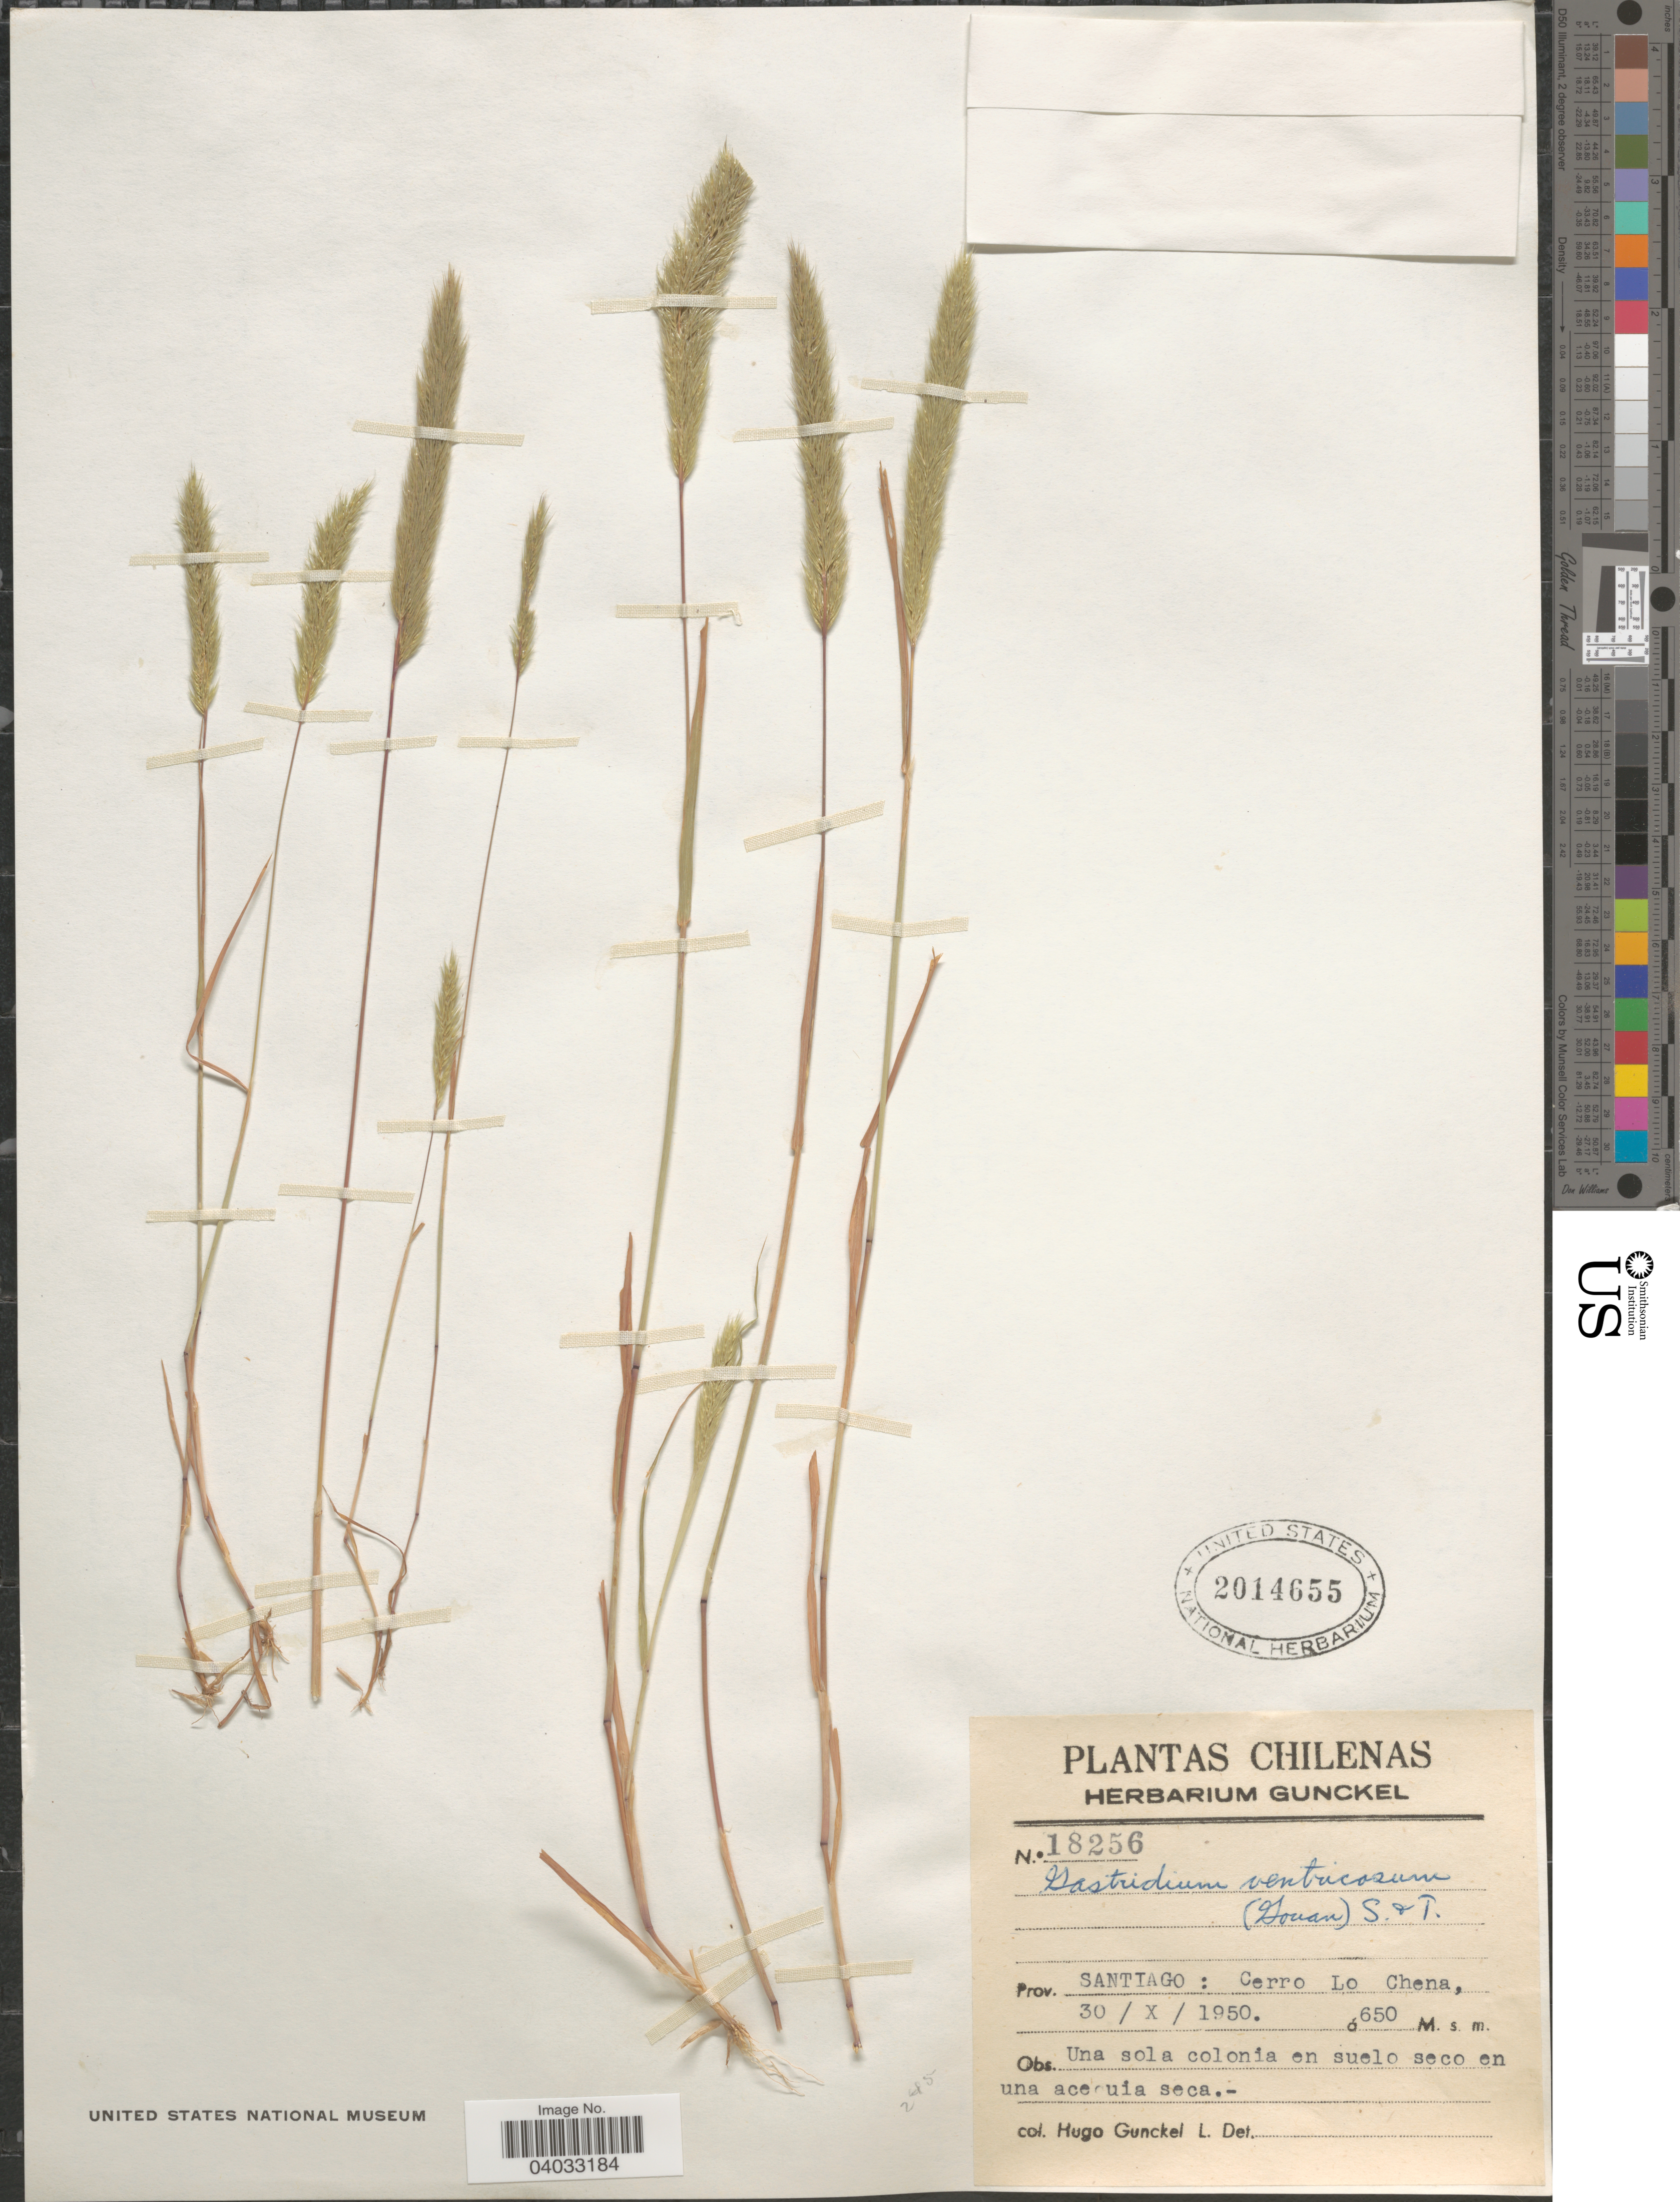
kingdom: Plantae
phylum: Tracheophyta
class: Liliopsida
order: Poales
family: Poaceae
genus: Gastridium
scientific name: Gastridium ventricosum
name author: (Gouan) Schinz & Thell.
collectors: H. Gunckel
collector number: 18256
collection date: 1950-10-30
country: Chile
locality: Santiago: Cerro Lo Chena.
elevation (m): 650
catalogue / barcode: US 2014655